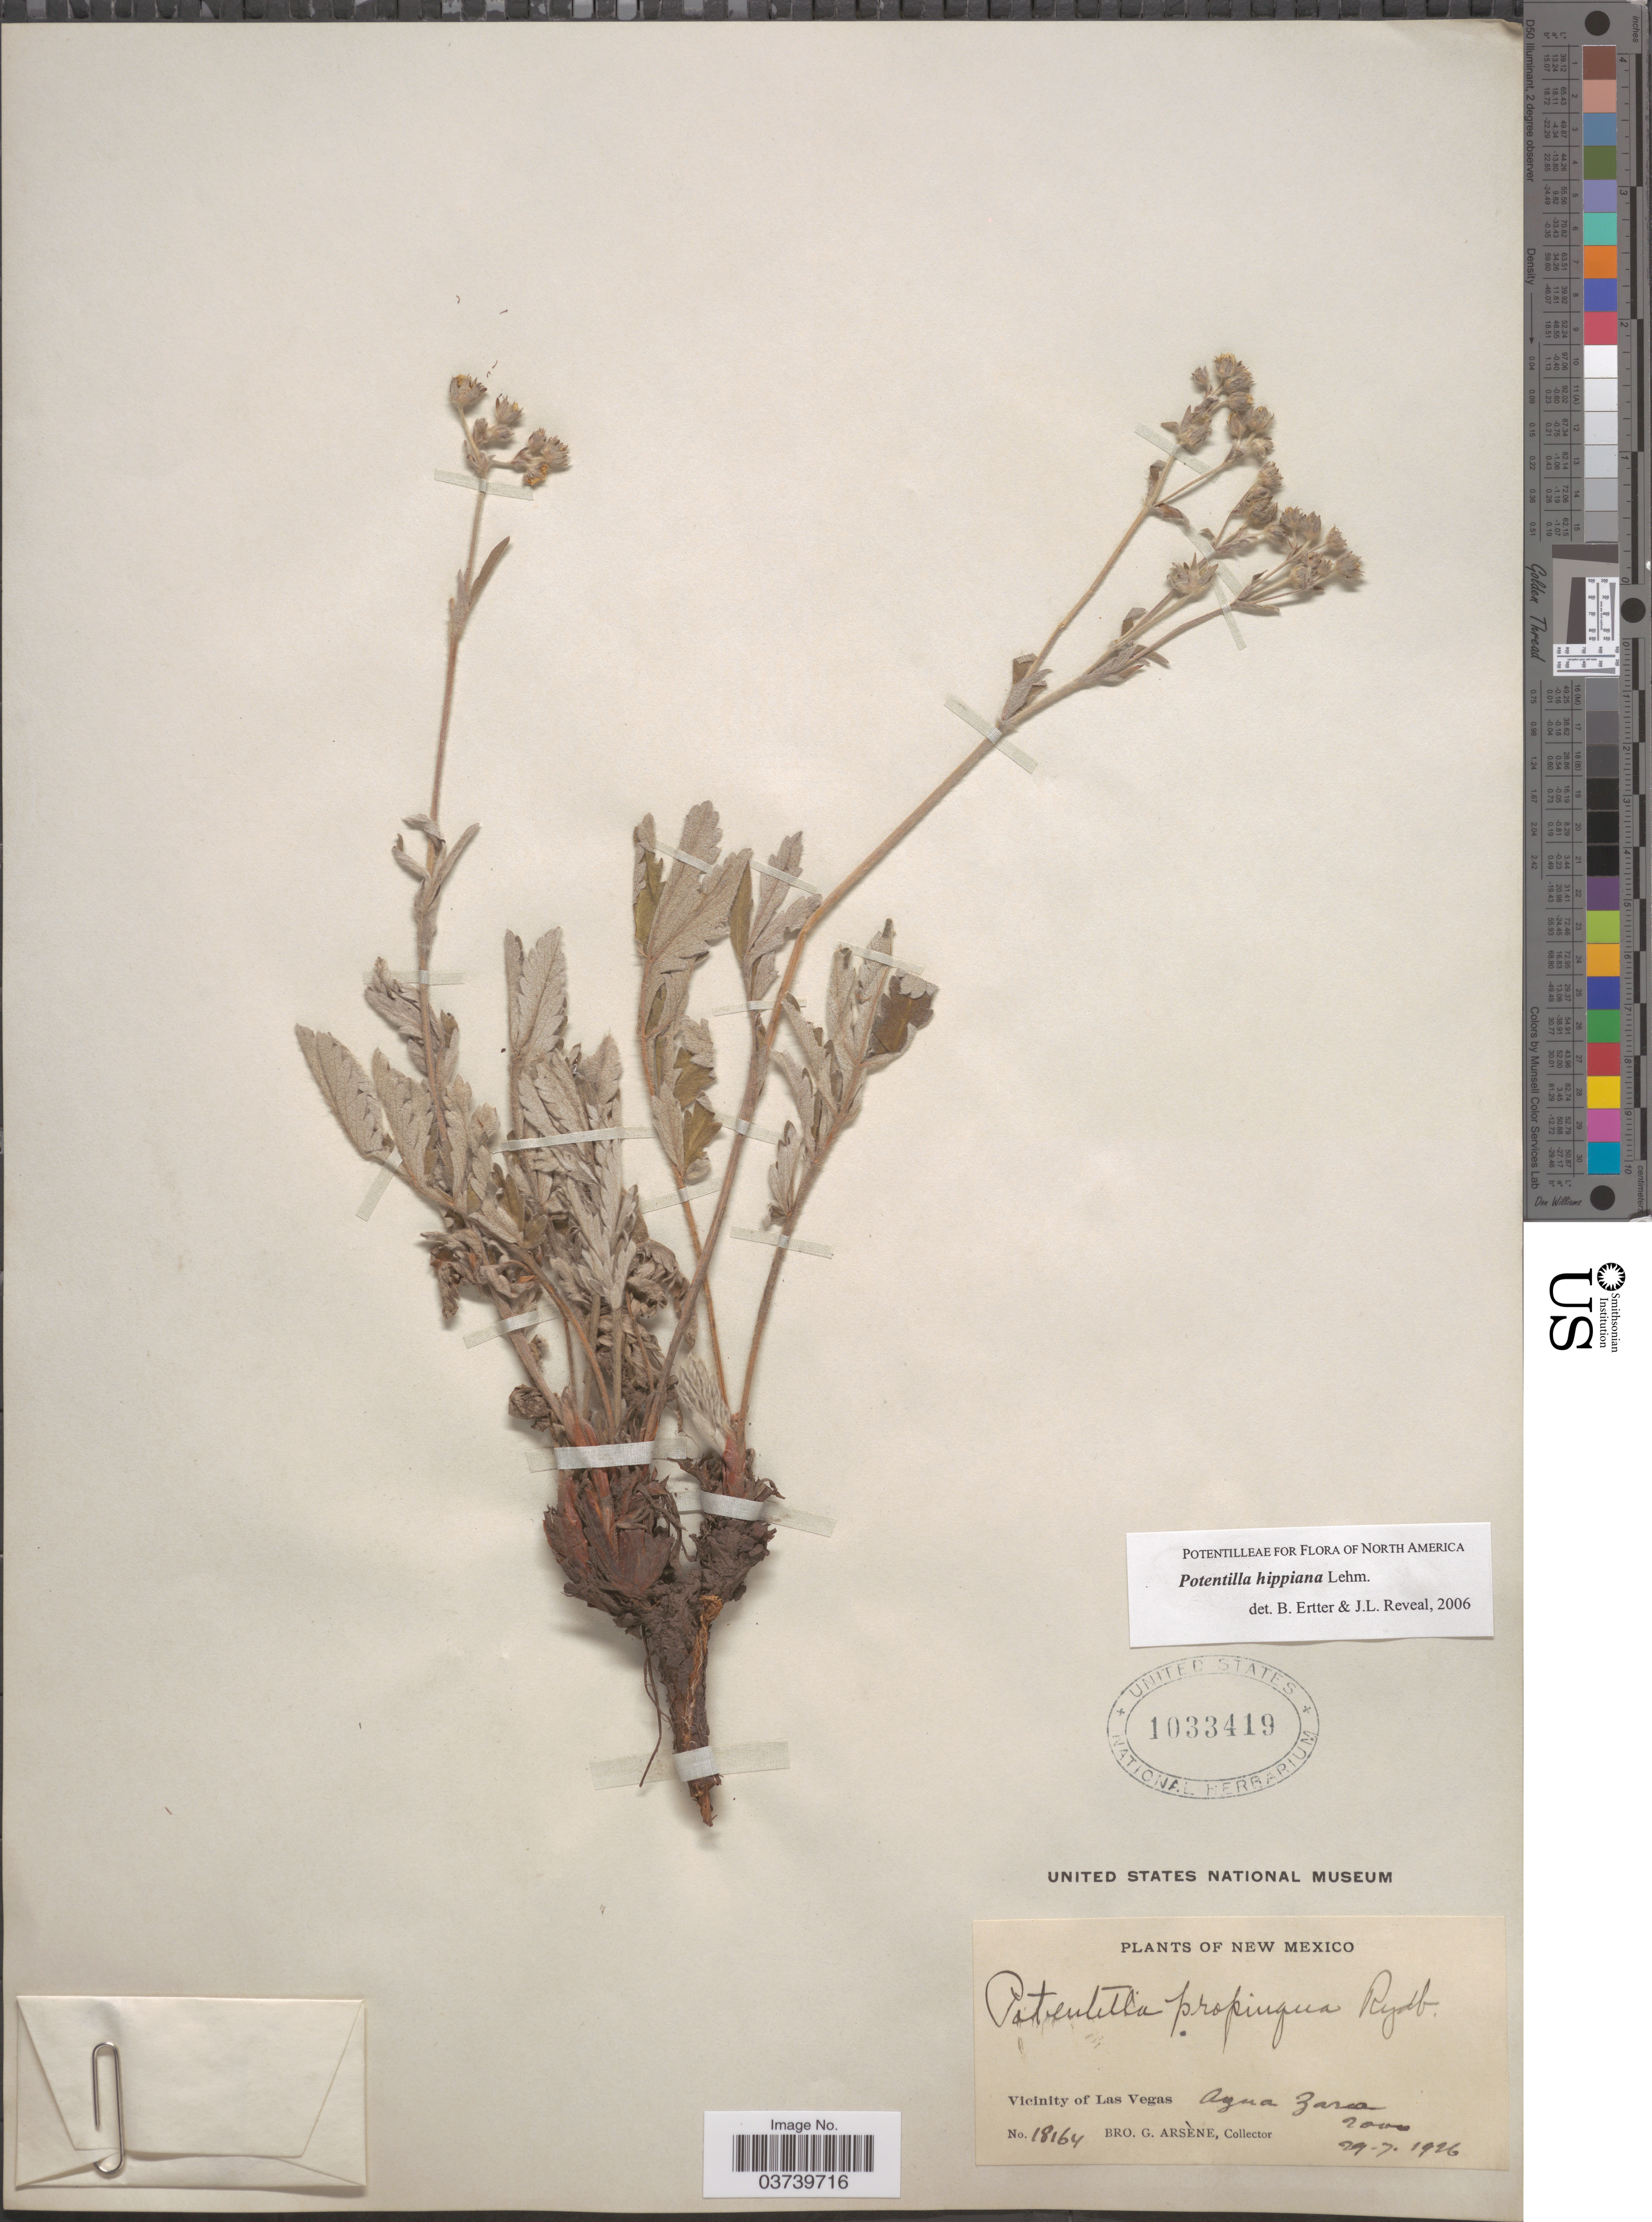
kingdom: Plantae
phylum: Tracheophyta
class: Magnoliopsida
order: Rosales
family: Rosaceae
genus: Potentilla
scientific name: Potentilla hippiana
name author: Lehm.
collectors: Bro. G. Arsène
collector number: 18164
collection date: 1926-07-29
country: United States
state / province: New Mexico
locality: Vicinity of Las Vegas, Agua Zarca.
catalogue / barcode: US 1033419